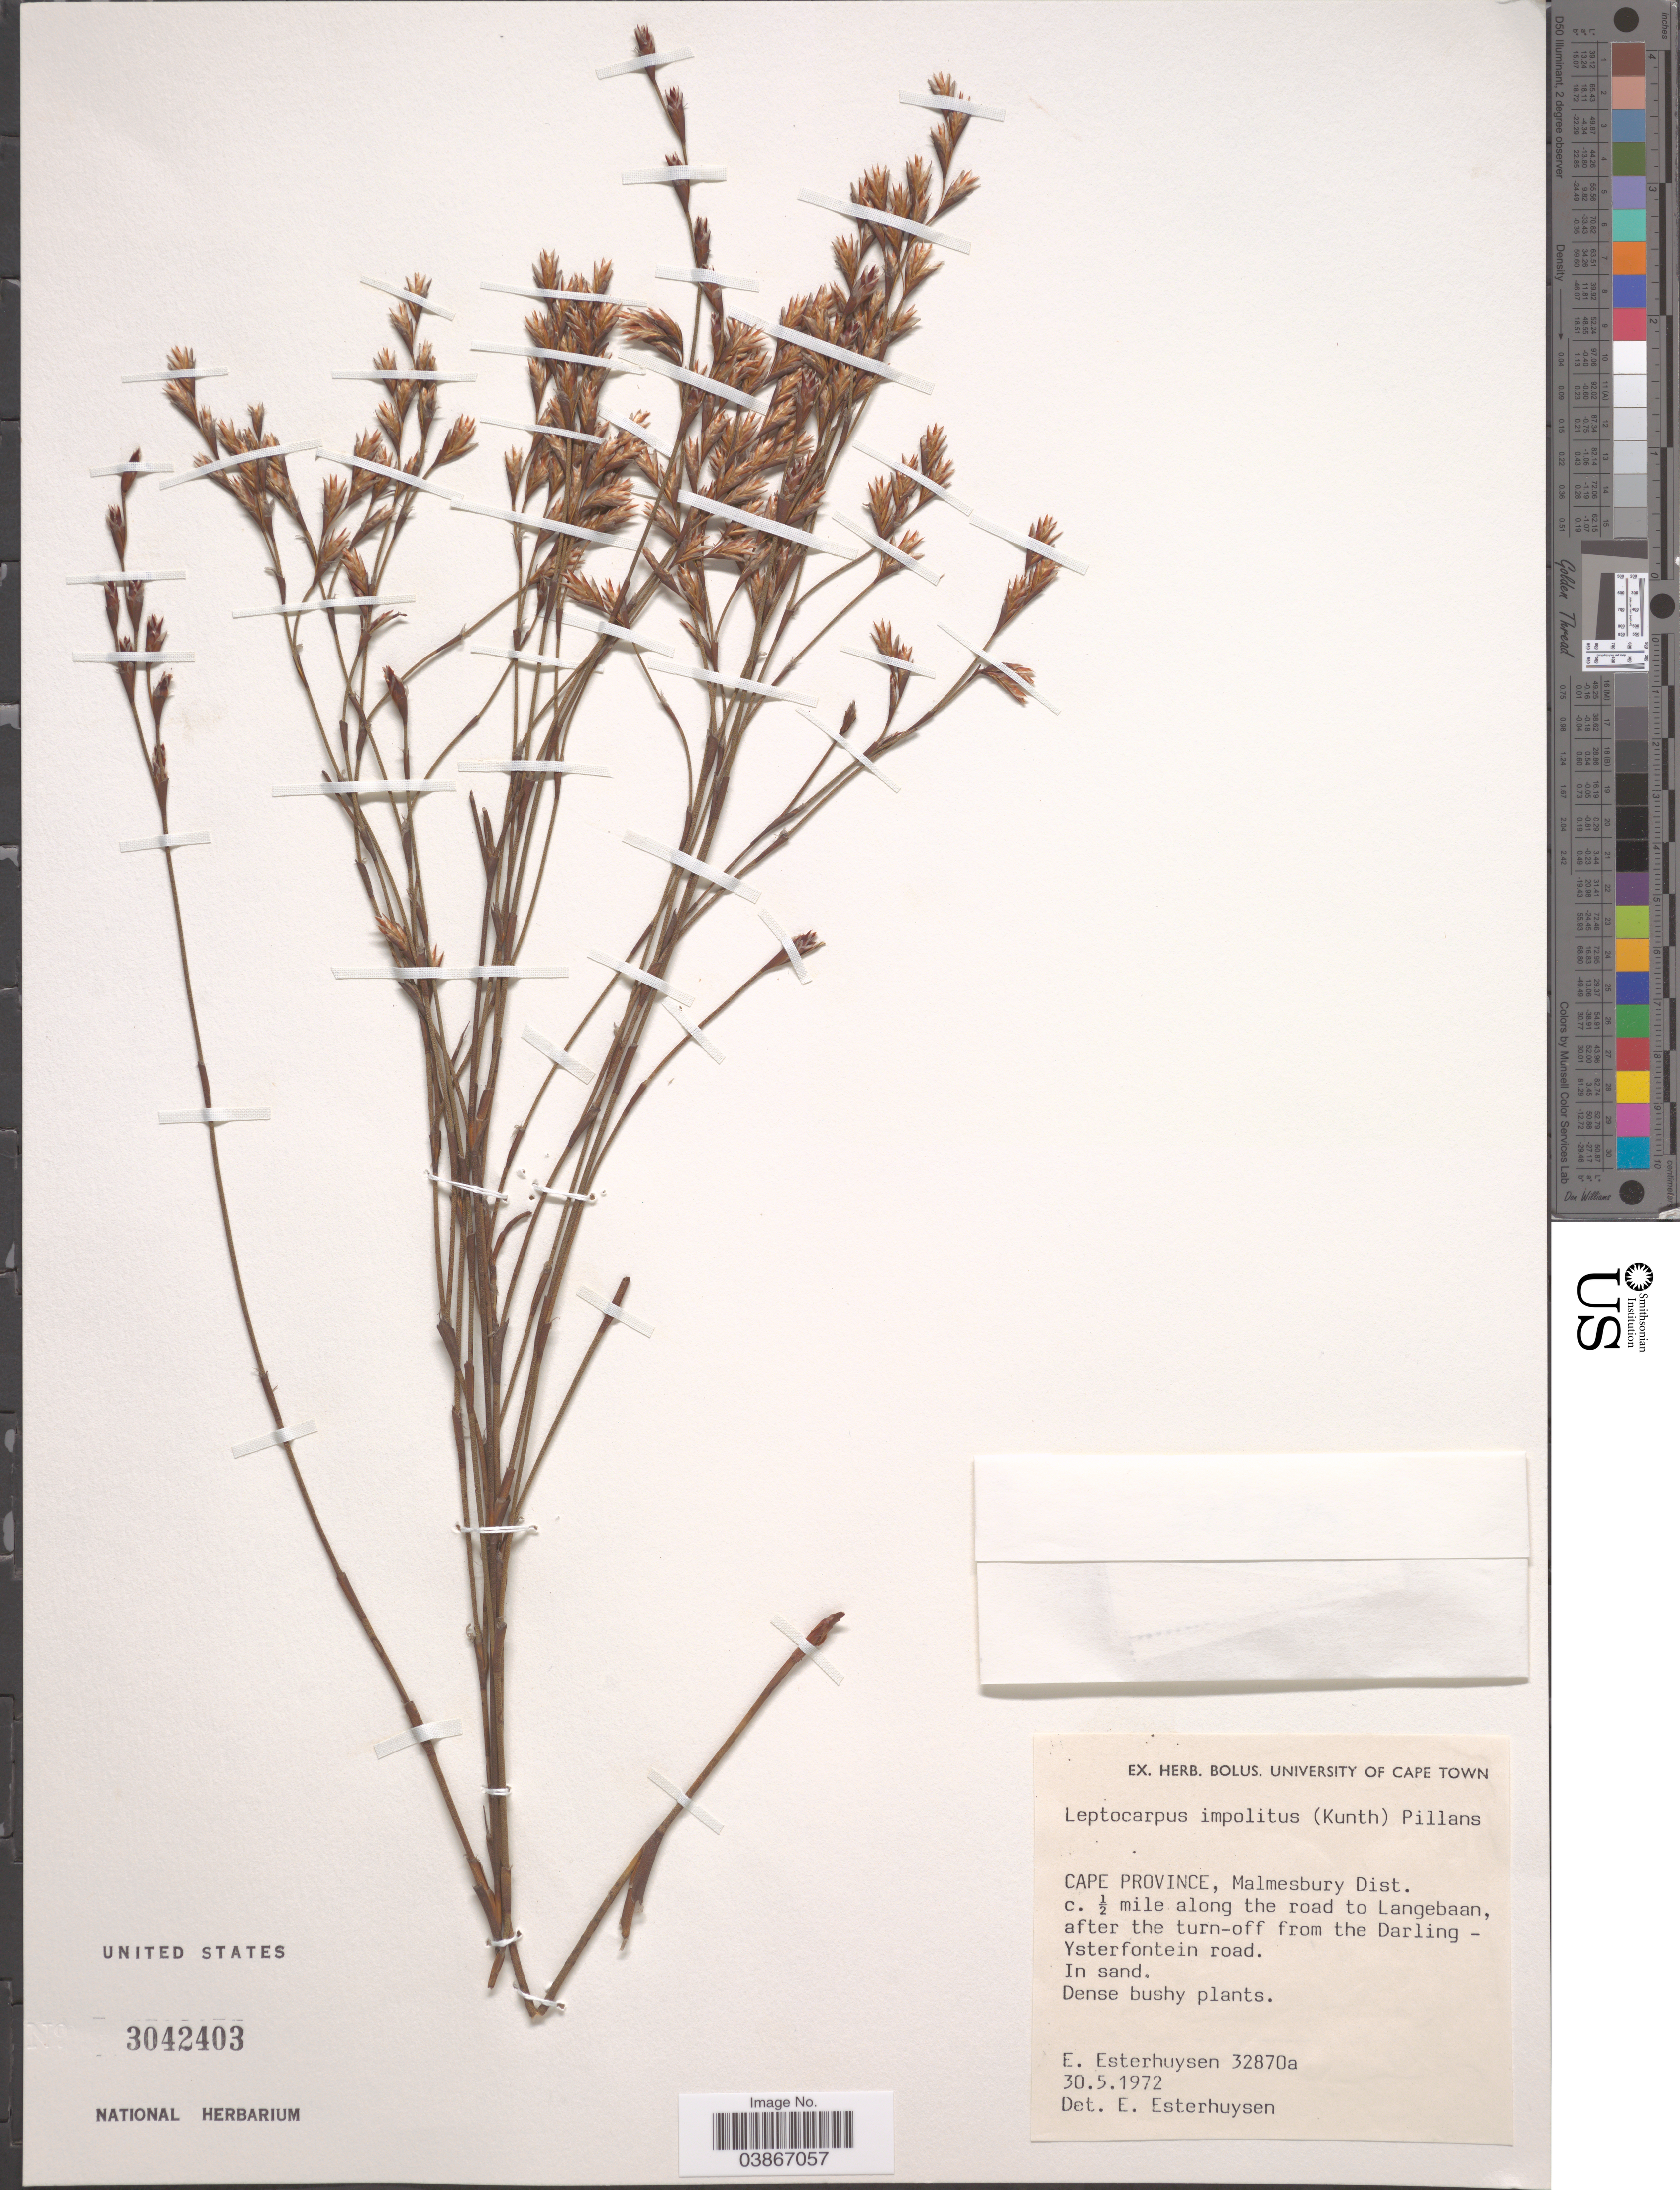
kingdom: Plantae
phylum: Tracheophyta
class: Liliopsida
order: Poales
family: Restionaceae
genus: Leptocarpus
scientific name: Leptocarpus impolitus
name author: (Kunth) Pillans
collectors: E. E. Esterhuysen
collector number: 32870a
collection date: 1972-05-30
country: South Africa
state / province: Western Cape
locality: Malmesbury Dist. c. ½ mile along the roadt to Langebaan, after the turn-off from the Darling - Ysterfontein road.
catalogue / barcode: US 3042403